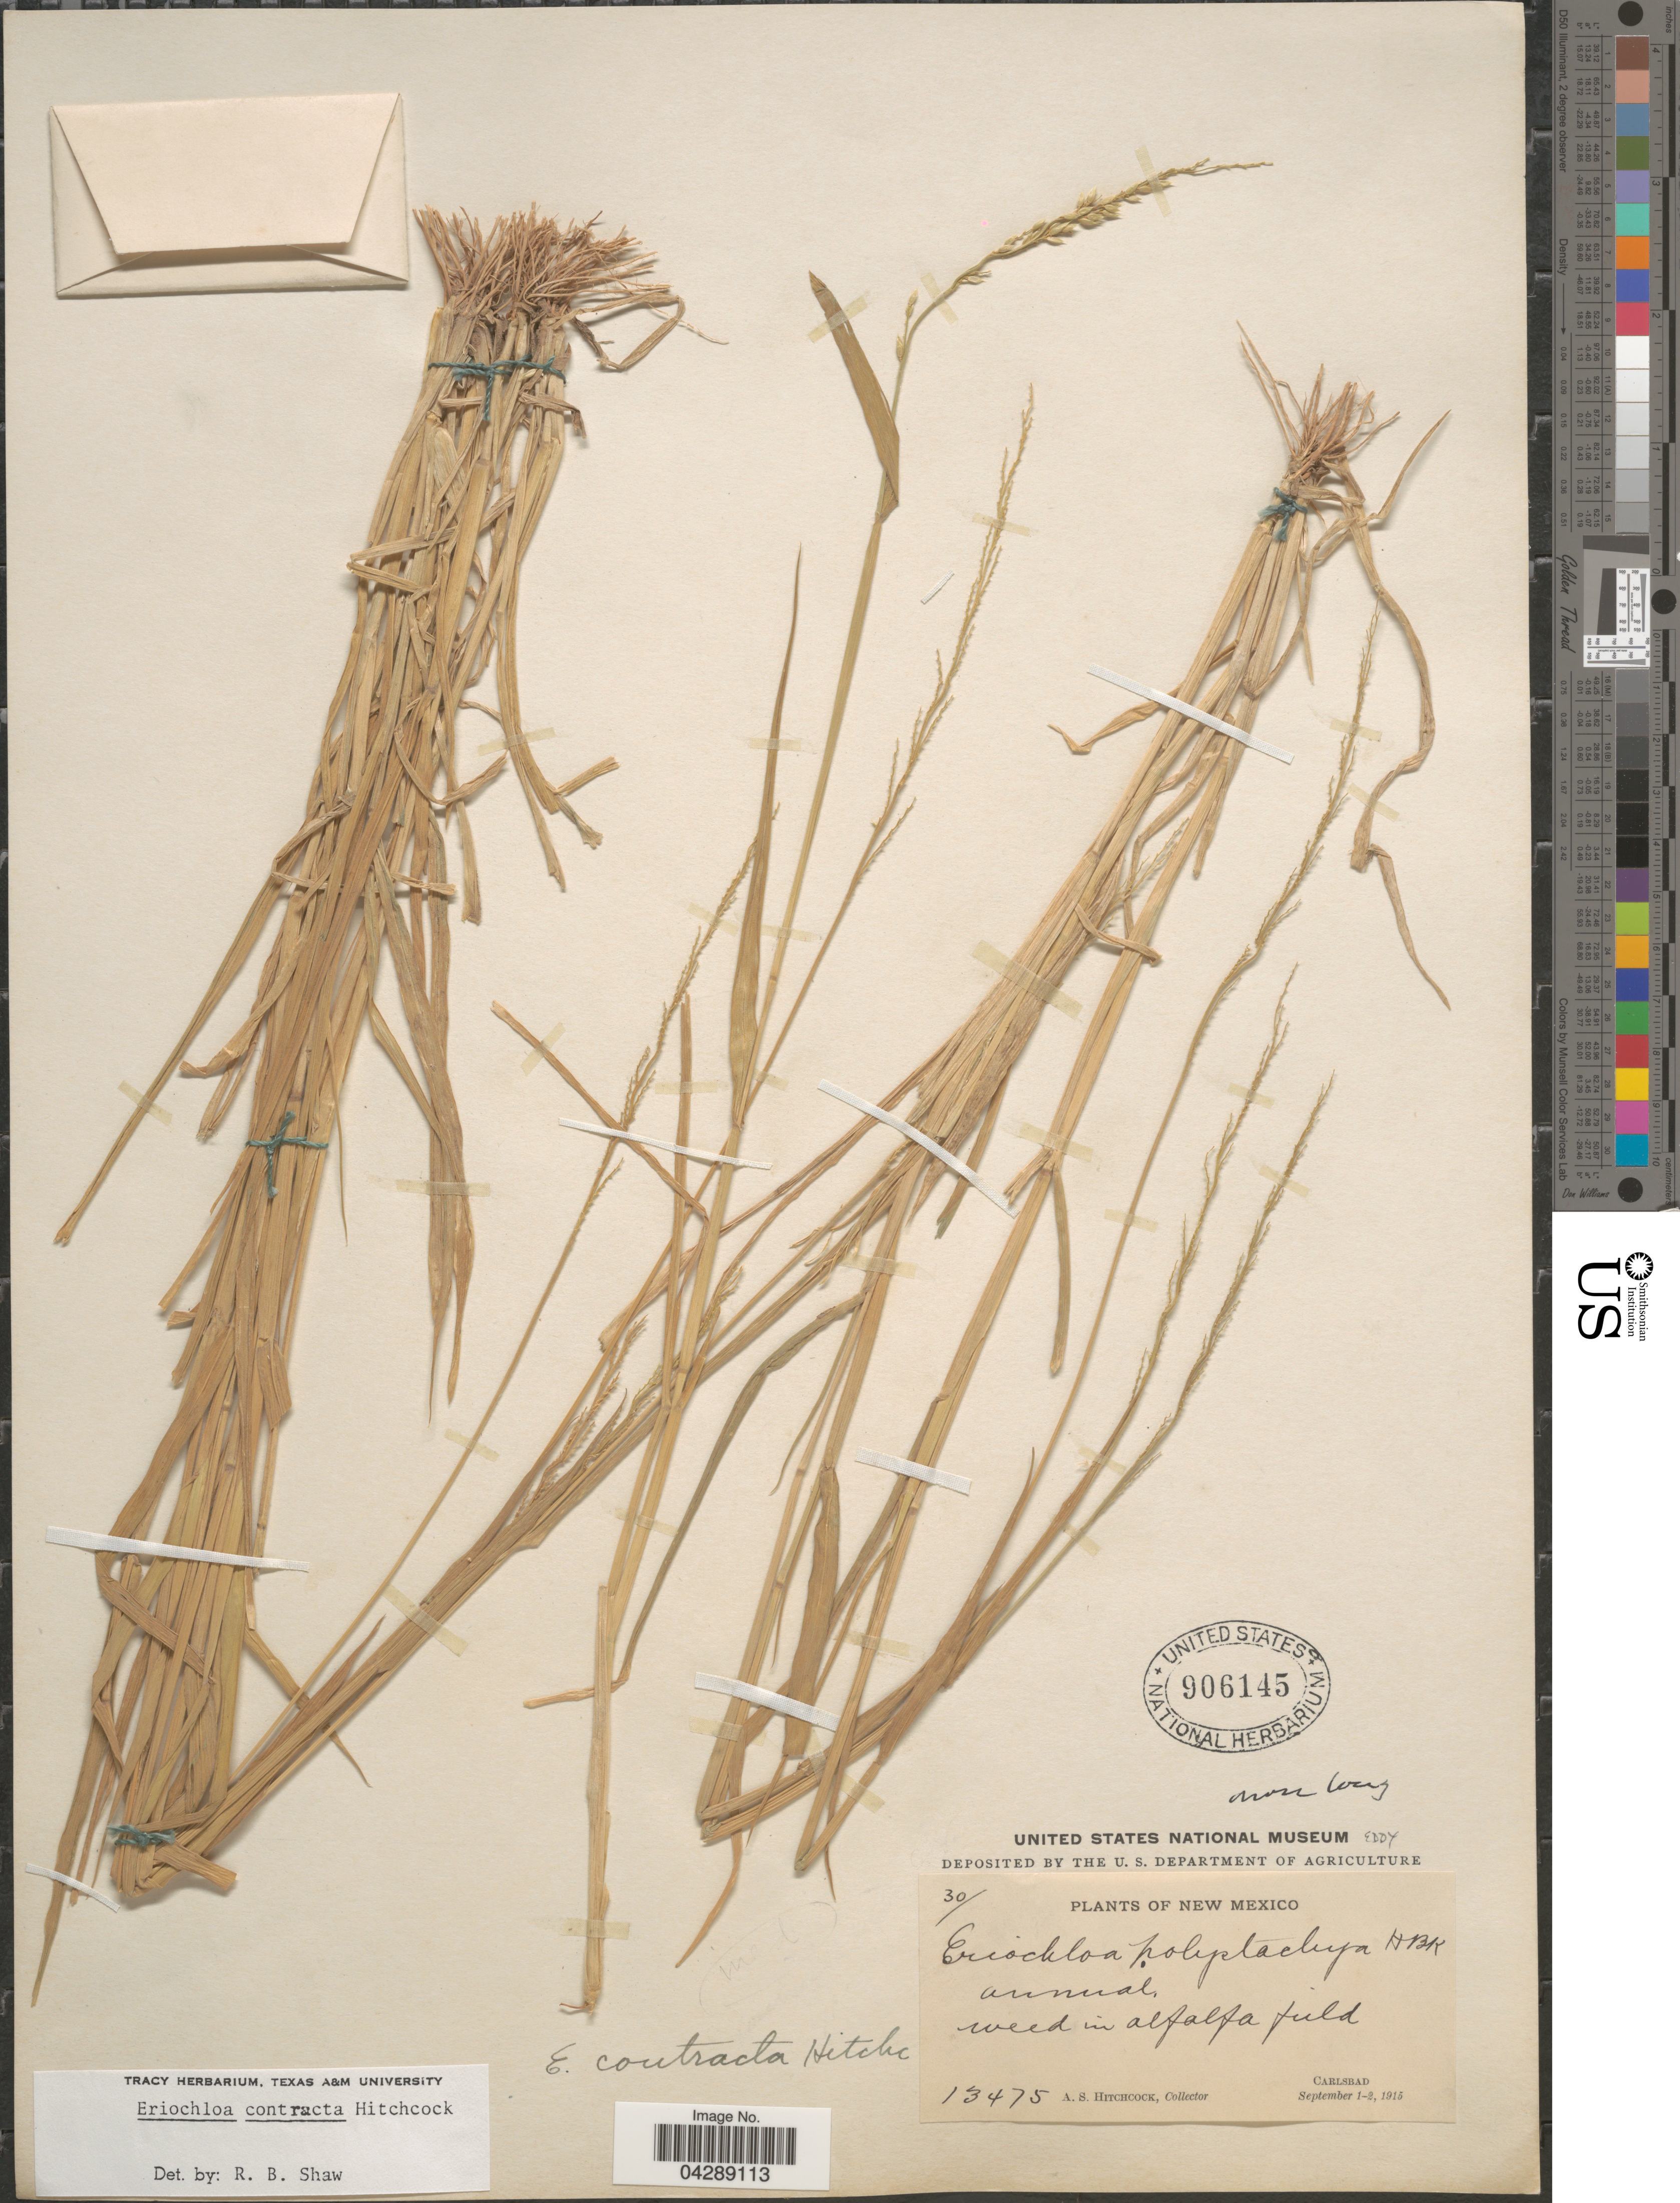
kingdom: Plantae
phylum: Tracheophyta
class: Liliopsida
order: Poales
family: Poaceae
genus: Eriochloa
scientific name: Eriochloa contracta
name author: Hitchc.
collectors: A. S. Hitchcock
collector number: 13475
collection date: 1915-09-01/1915-09-02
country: United States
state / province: New Mexico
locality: In alfalfa field. Carlsbad.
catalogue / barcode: US 906145